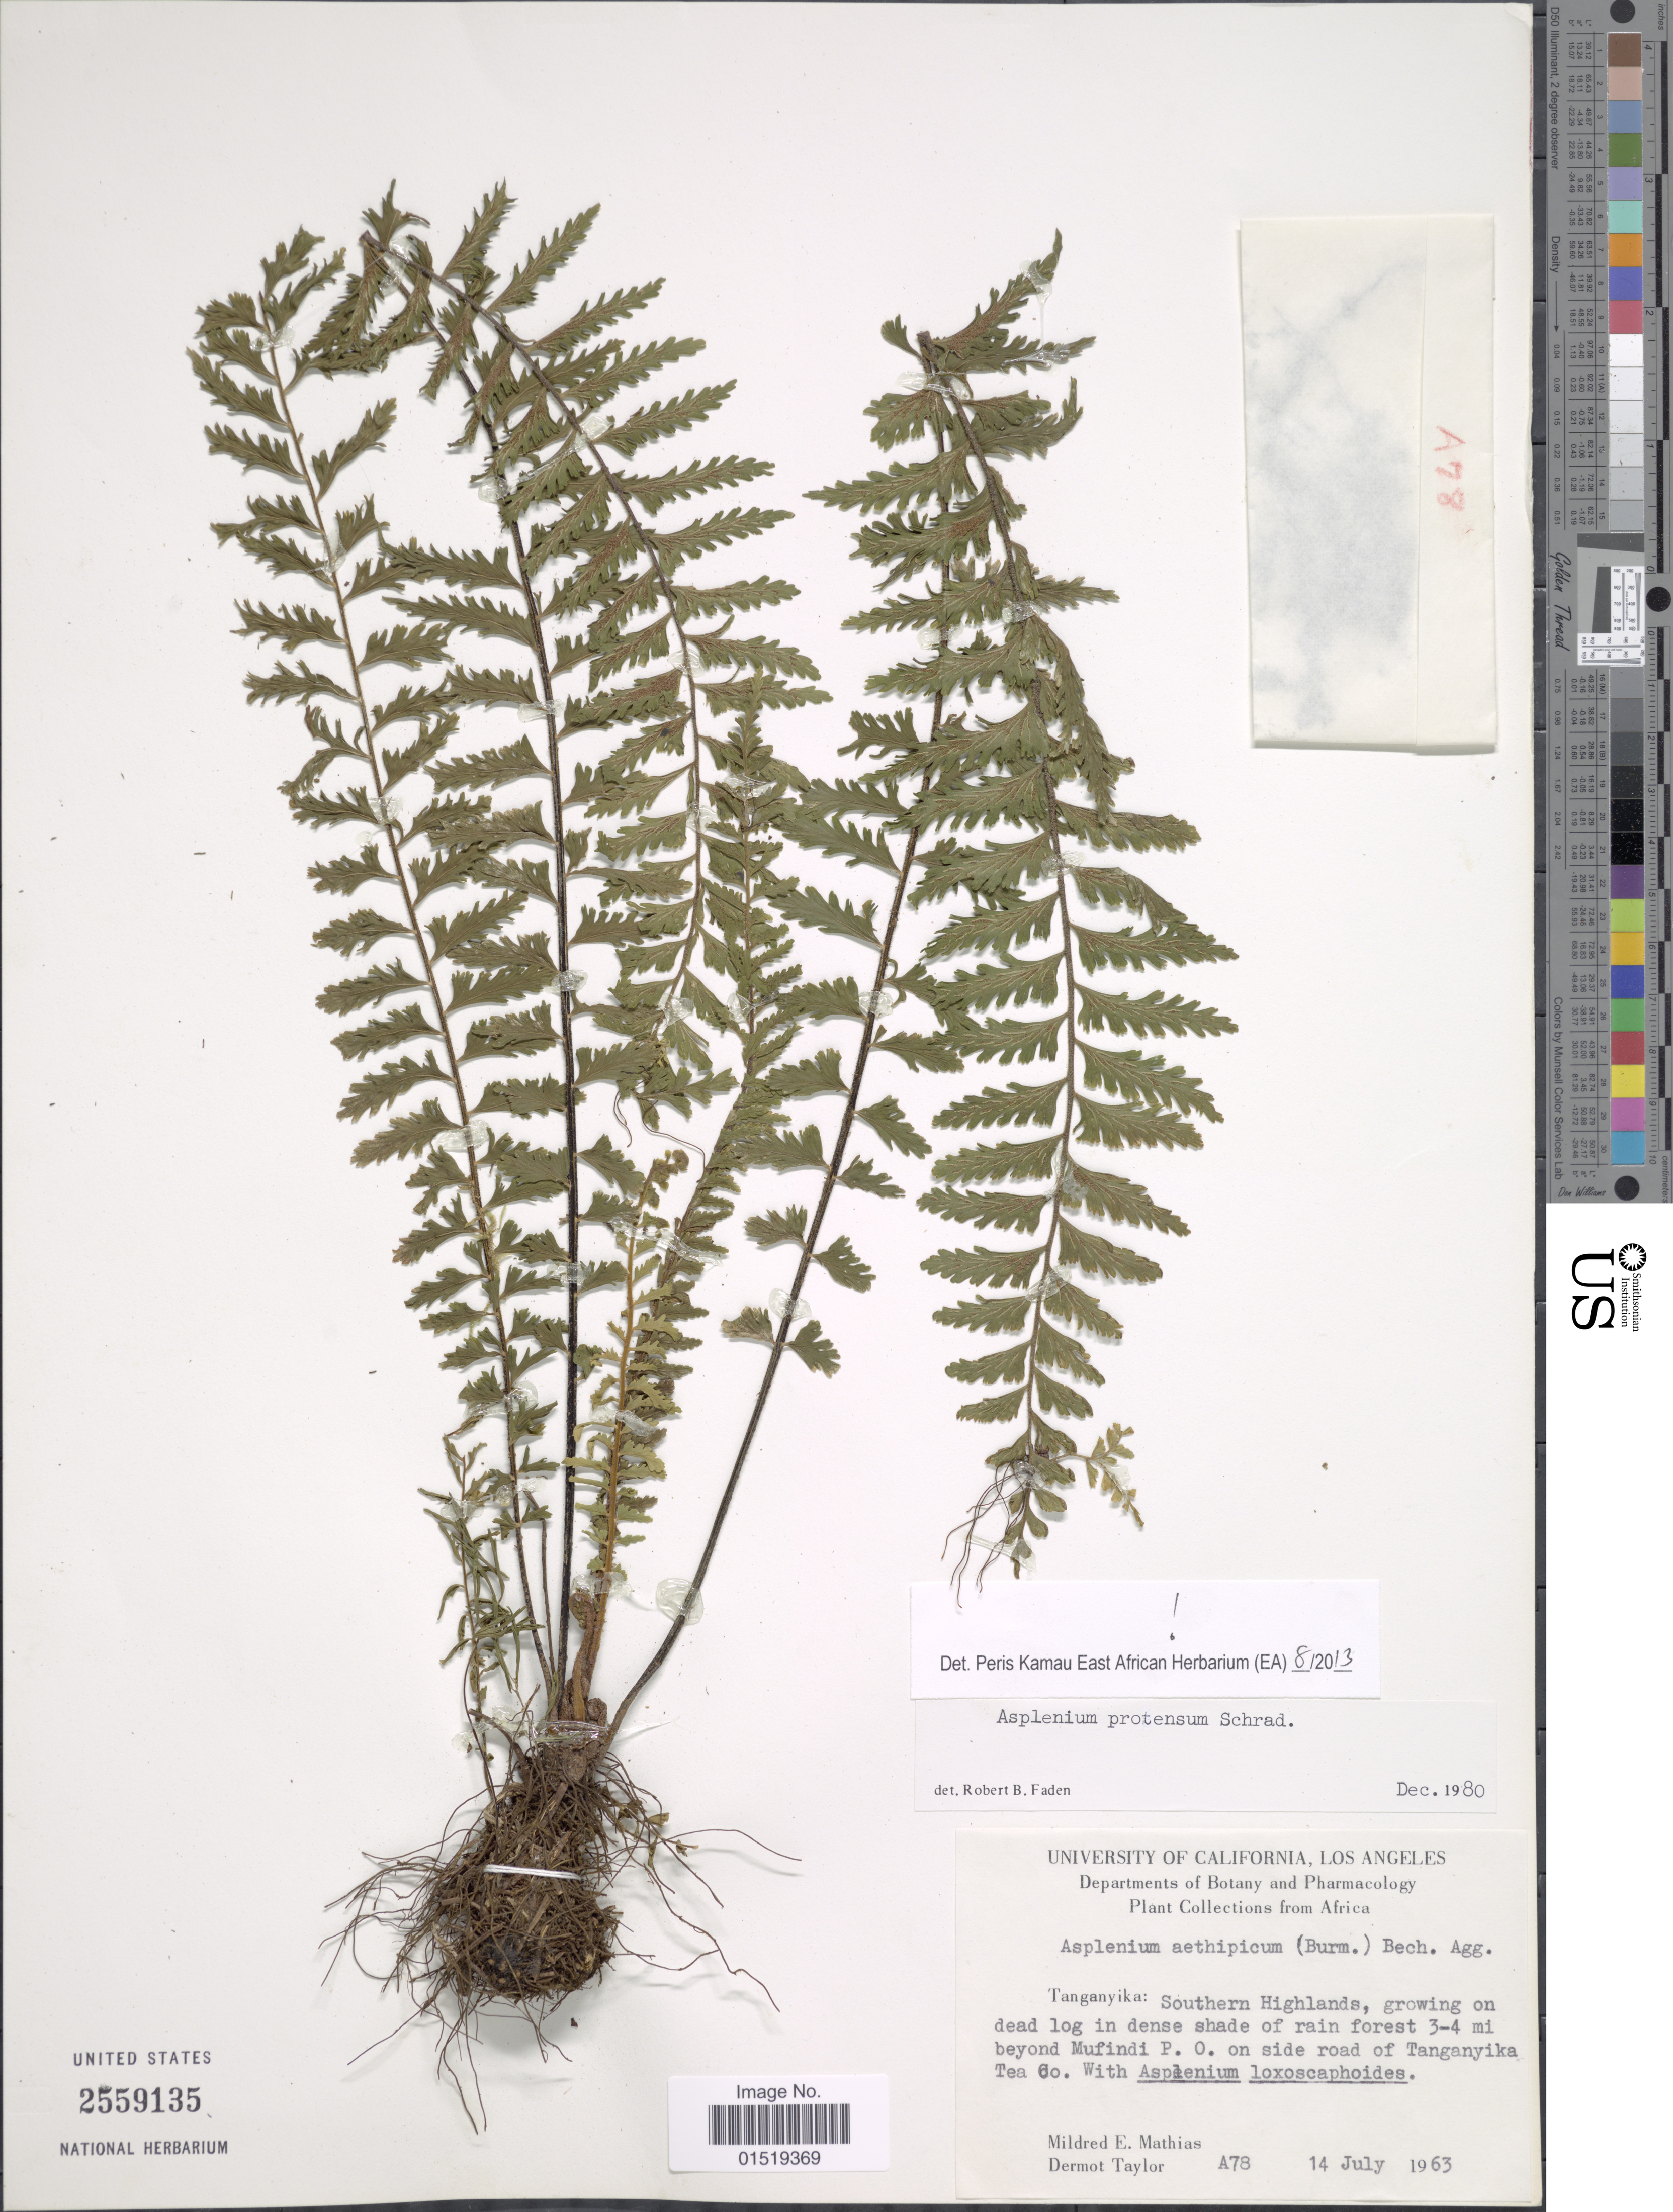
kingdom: Plantae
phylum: Tracheophyta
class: Polypodiopsida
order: Polypodiales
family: Aspleniaceae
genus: Asplenium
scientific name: Asplenium protensum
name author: Schrad.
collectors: M. E. Mathias & D. Taylor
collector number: A78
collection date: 1963-07-14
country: Tanzania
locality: Tanganyika: Southern Highlands, growing on dead log in dense shade of rain forest 3-4 mi beyond Mufindi P.O. on side road of Tanganyika Tea 60.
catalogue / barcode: US 2559135